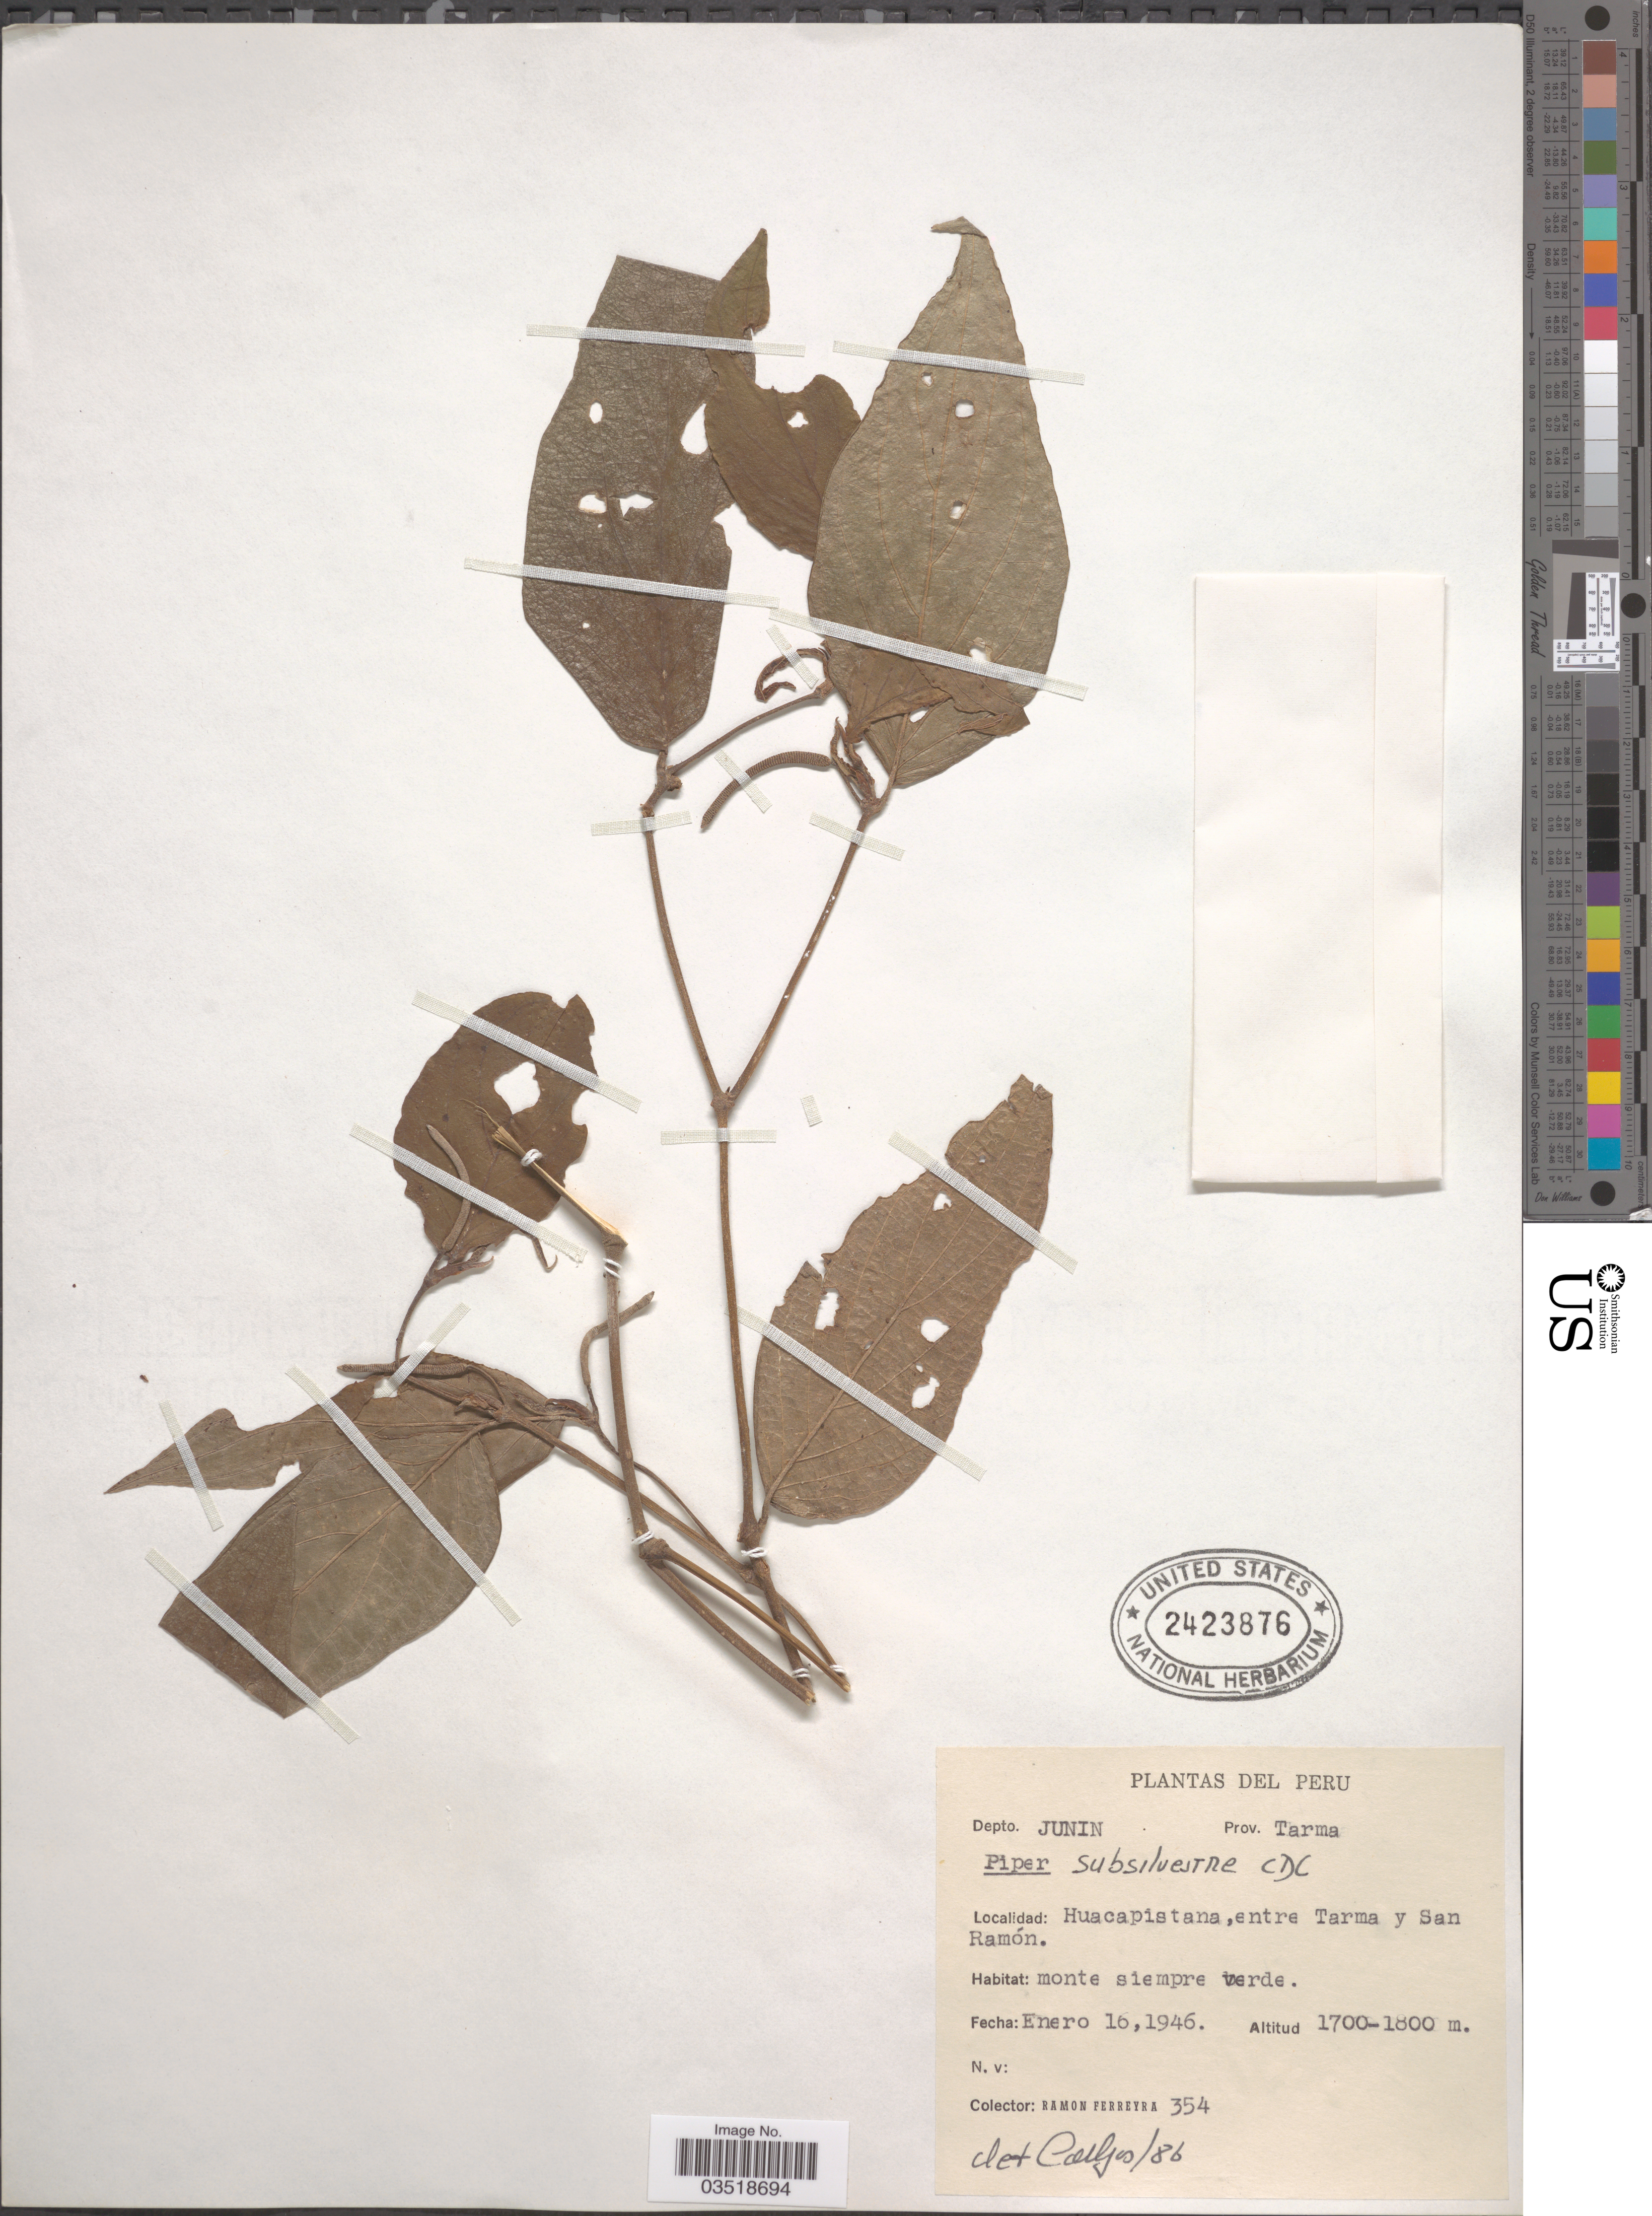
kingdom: Plantae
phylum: Tracheophyta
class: Magnoliopsida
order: Piperales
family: Piperaceae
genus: Piper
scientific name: Piper subsilvestre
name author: C. DC.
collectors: R. A. Ferreyra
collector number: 354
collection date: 1946-01-16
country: Peru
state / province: Junín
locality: Depto. Junin. Prov. Tarma. Huacapistana, entre Tarma y San Ramón.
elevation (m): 1700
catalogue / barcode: US 2423876